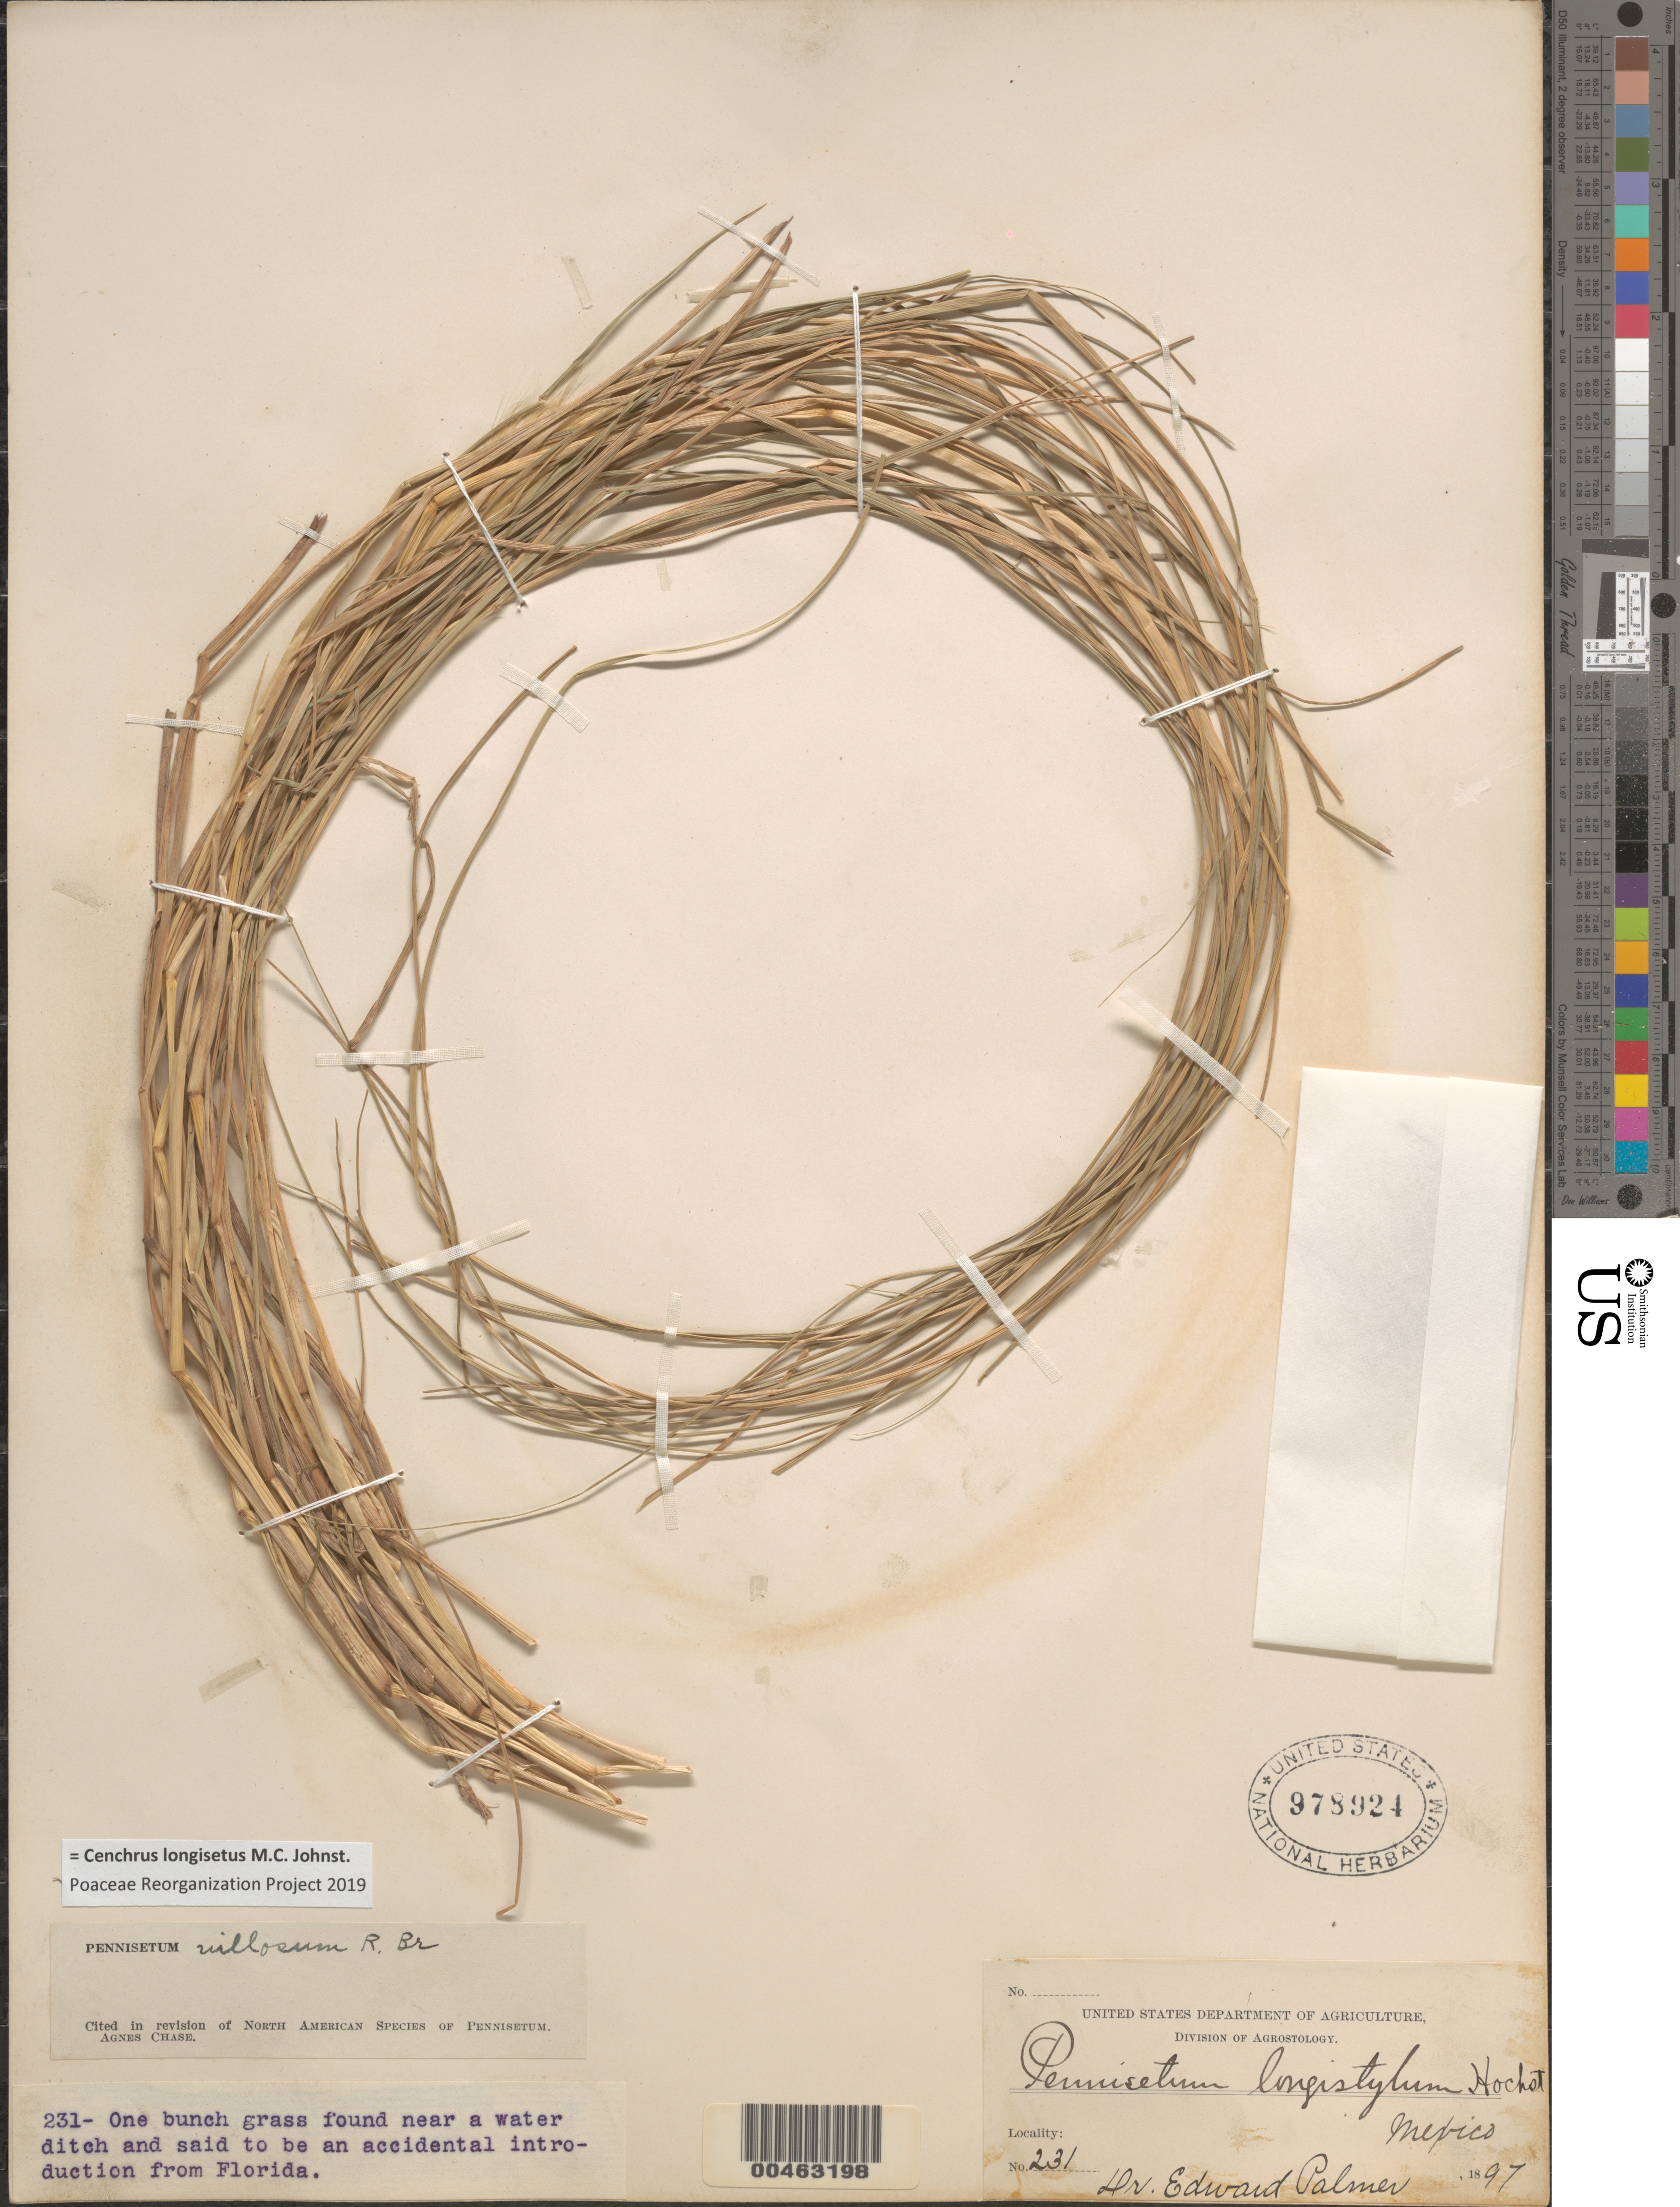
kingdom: Plantae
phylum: Tracheophyta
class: Liliopsida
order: Poales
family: Poaceae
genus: Cenchrus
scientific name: Cenchrus longisetus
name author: M.C. Johnst.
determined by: Poaceae Reorganization Project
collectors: E. Palmer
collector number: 231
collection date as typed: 1897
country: Mexico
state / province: Durango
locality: San Ramon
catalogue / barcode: US 978924